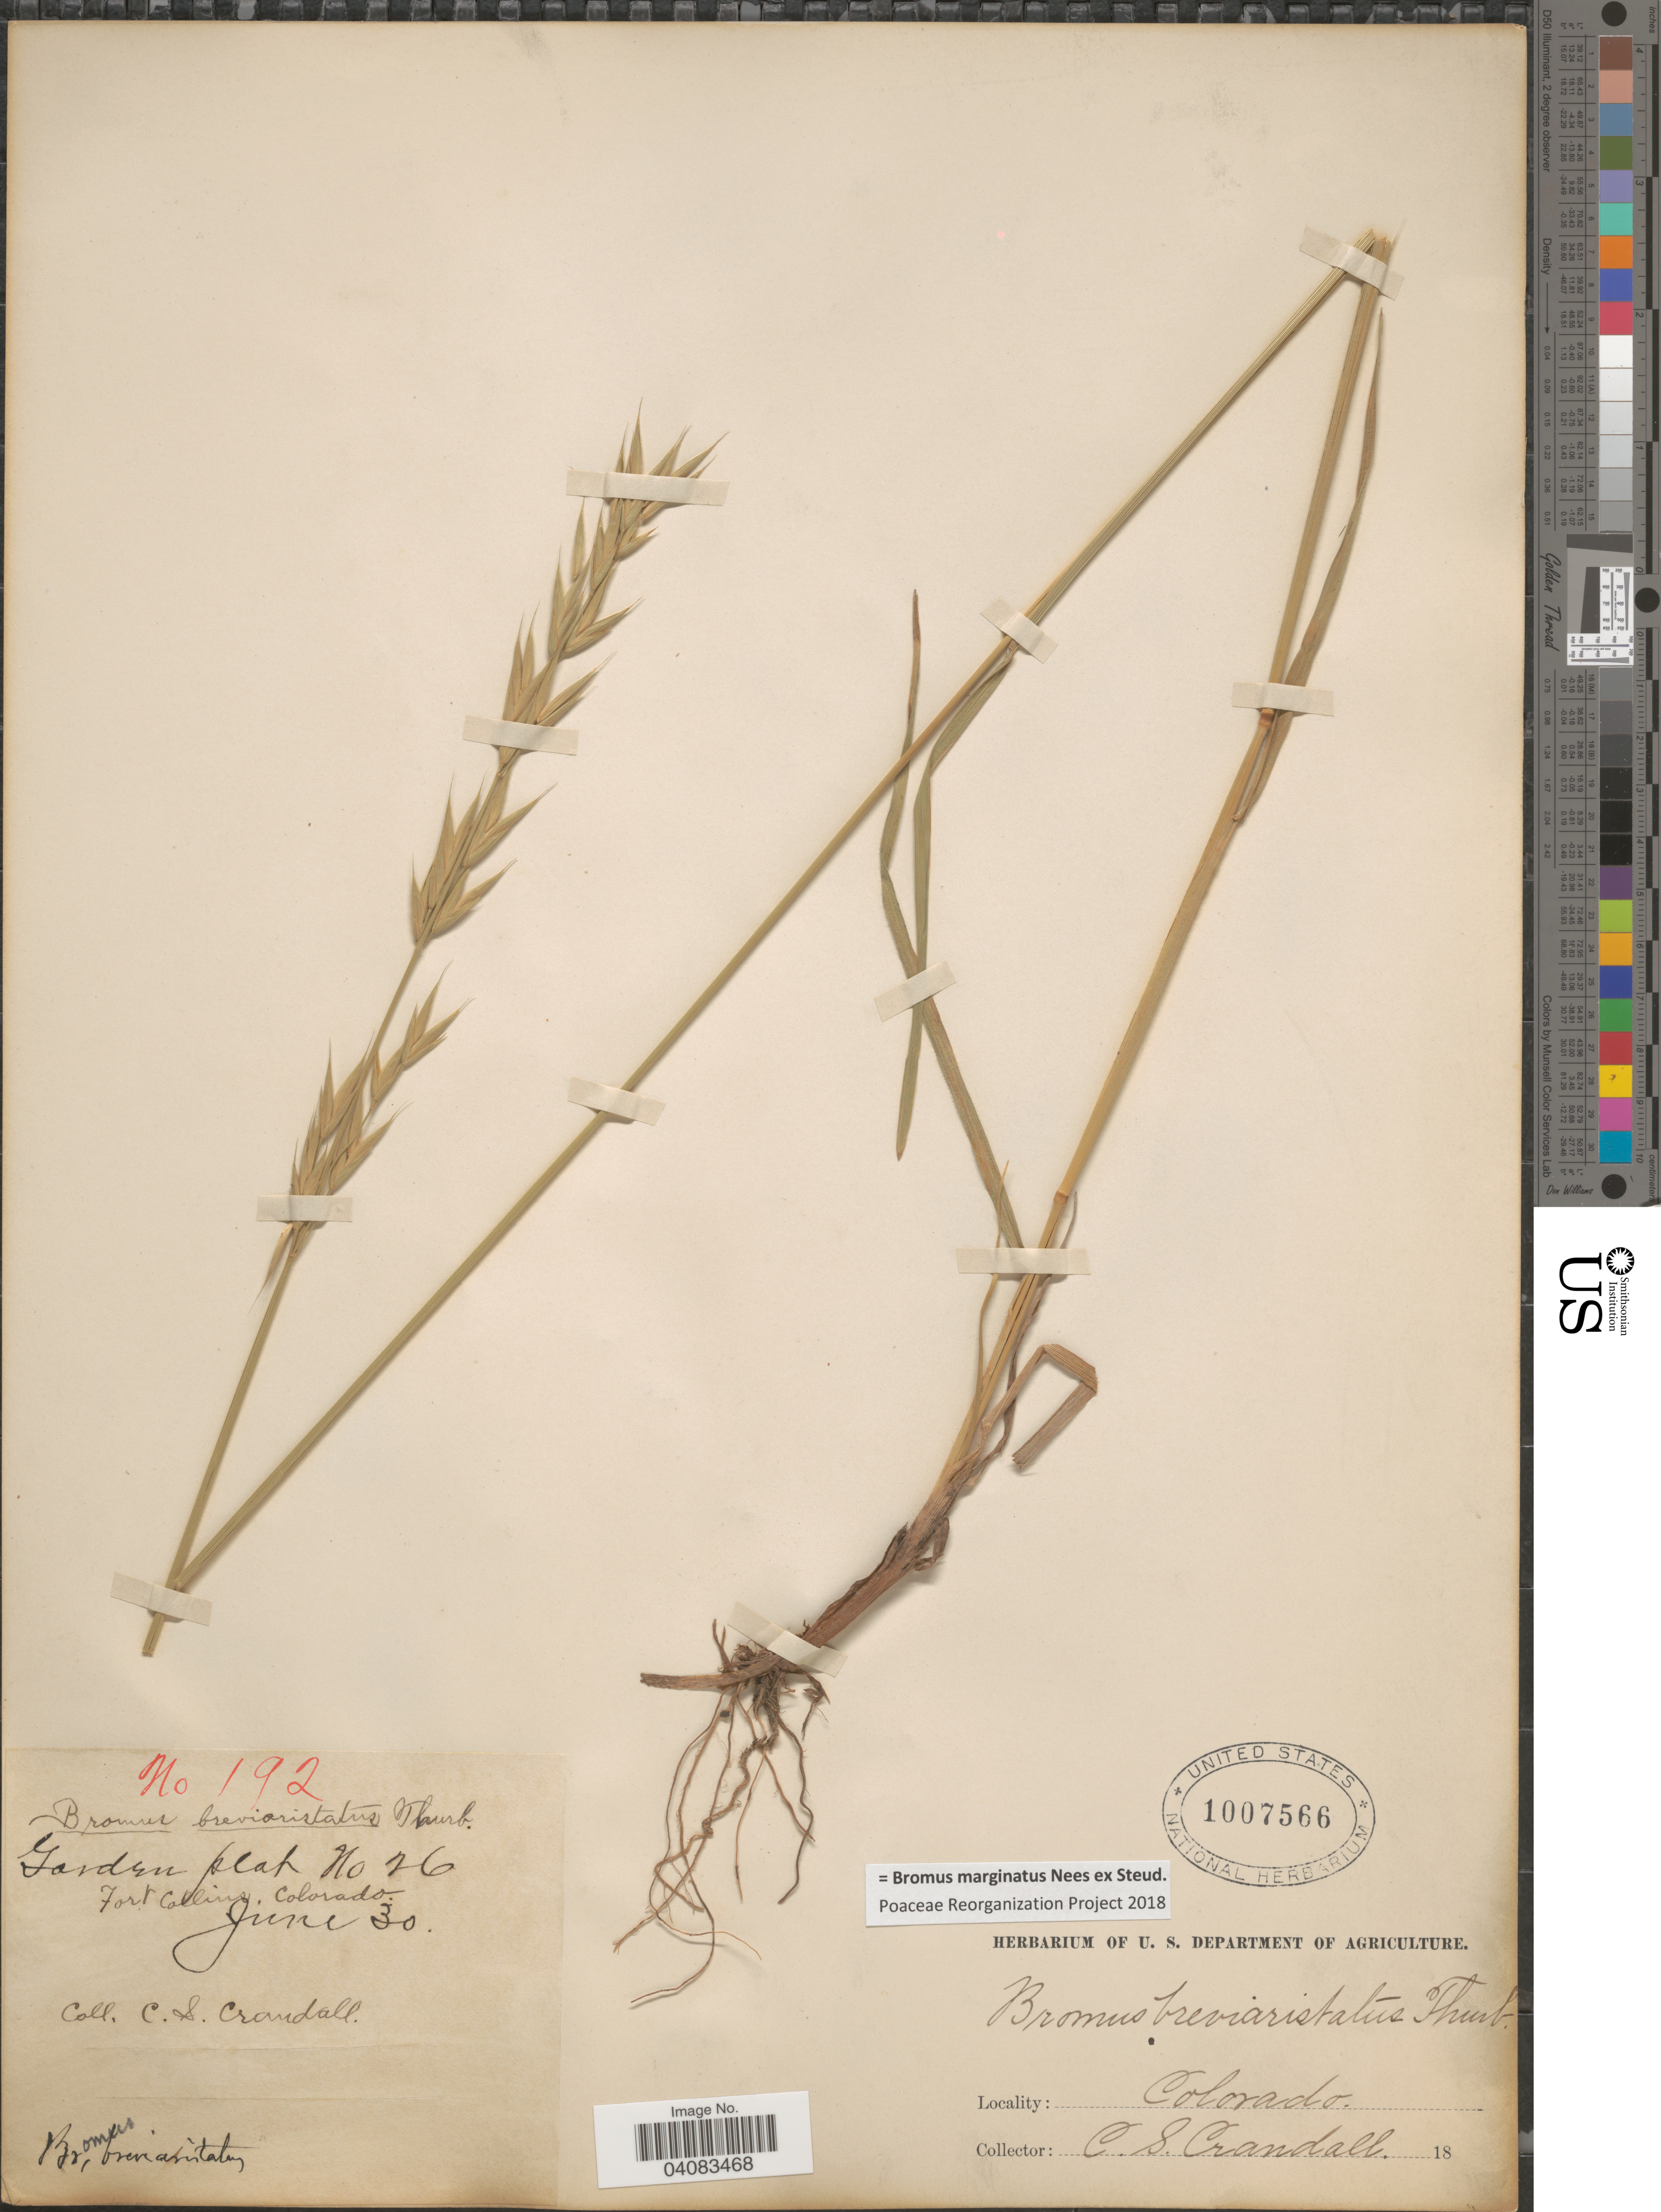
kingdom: Plantae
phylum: Tracheophyta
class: Liliopsida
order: Poales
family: Poaceae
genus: Bromus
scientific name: Bromus marginatus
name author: Nees ex Steud.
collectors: C. Crandall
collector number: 192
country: United States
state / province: Colorado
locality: Gorden peak. Fort Collins.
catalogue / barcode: US 1007566